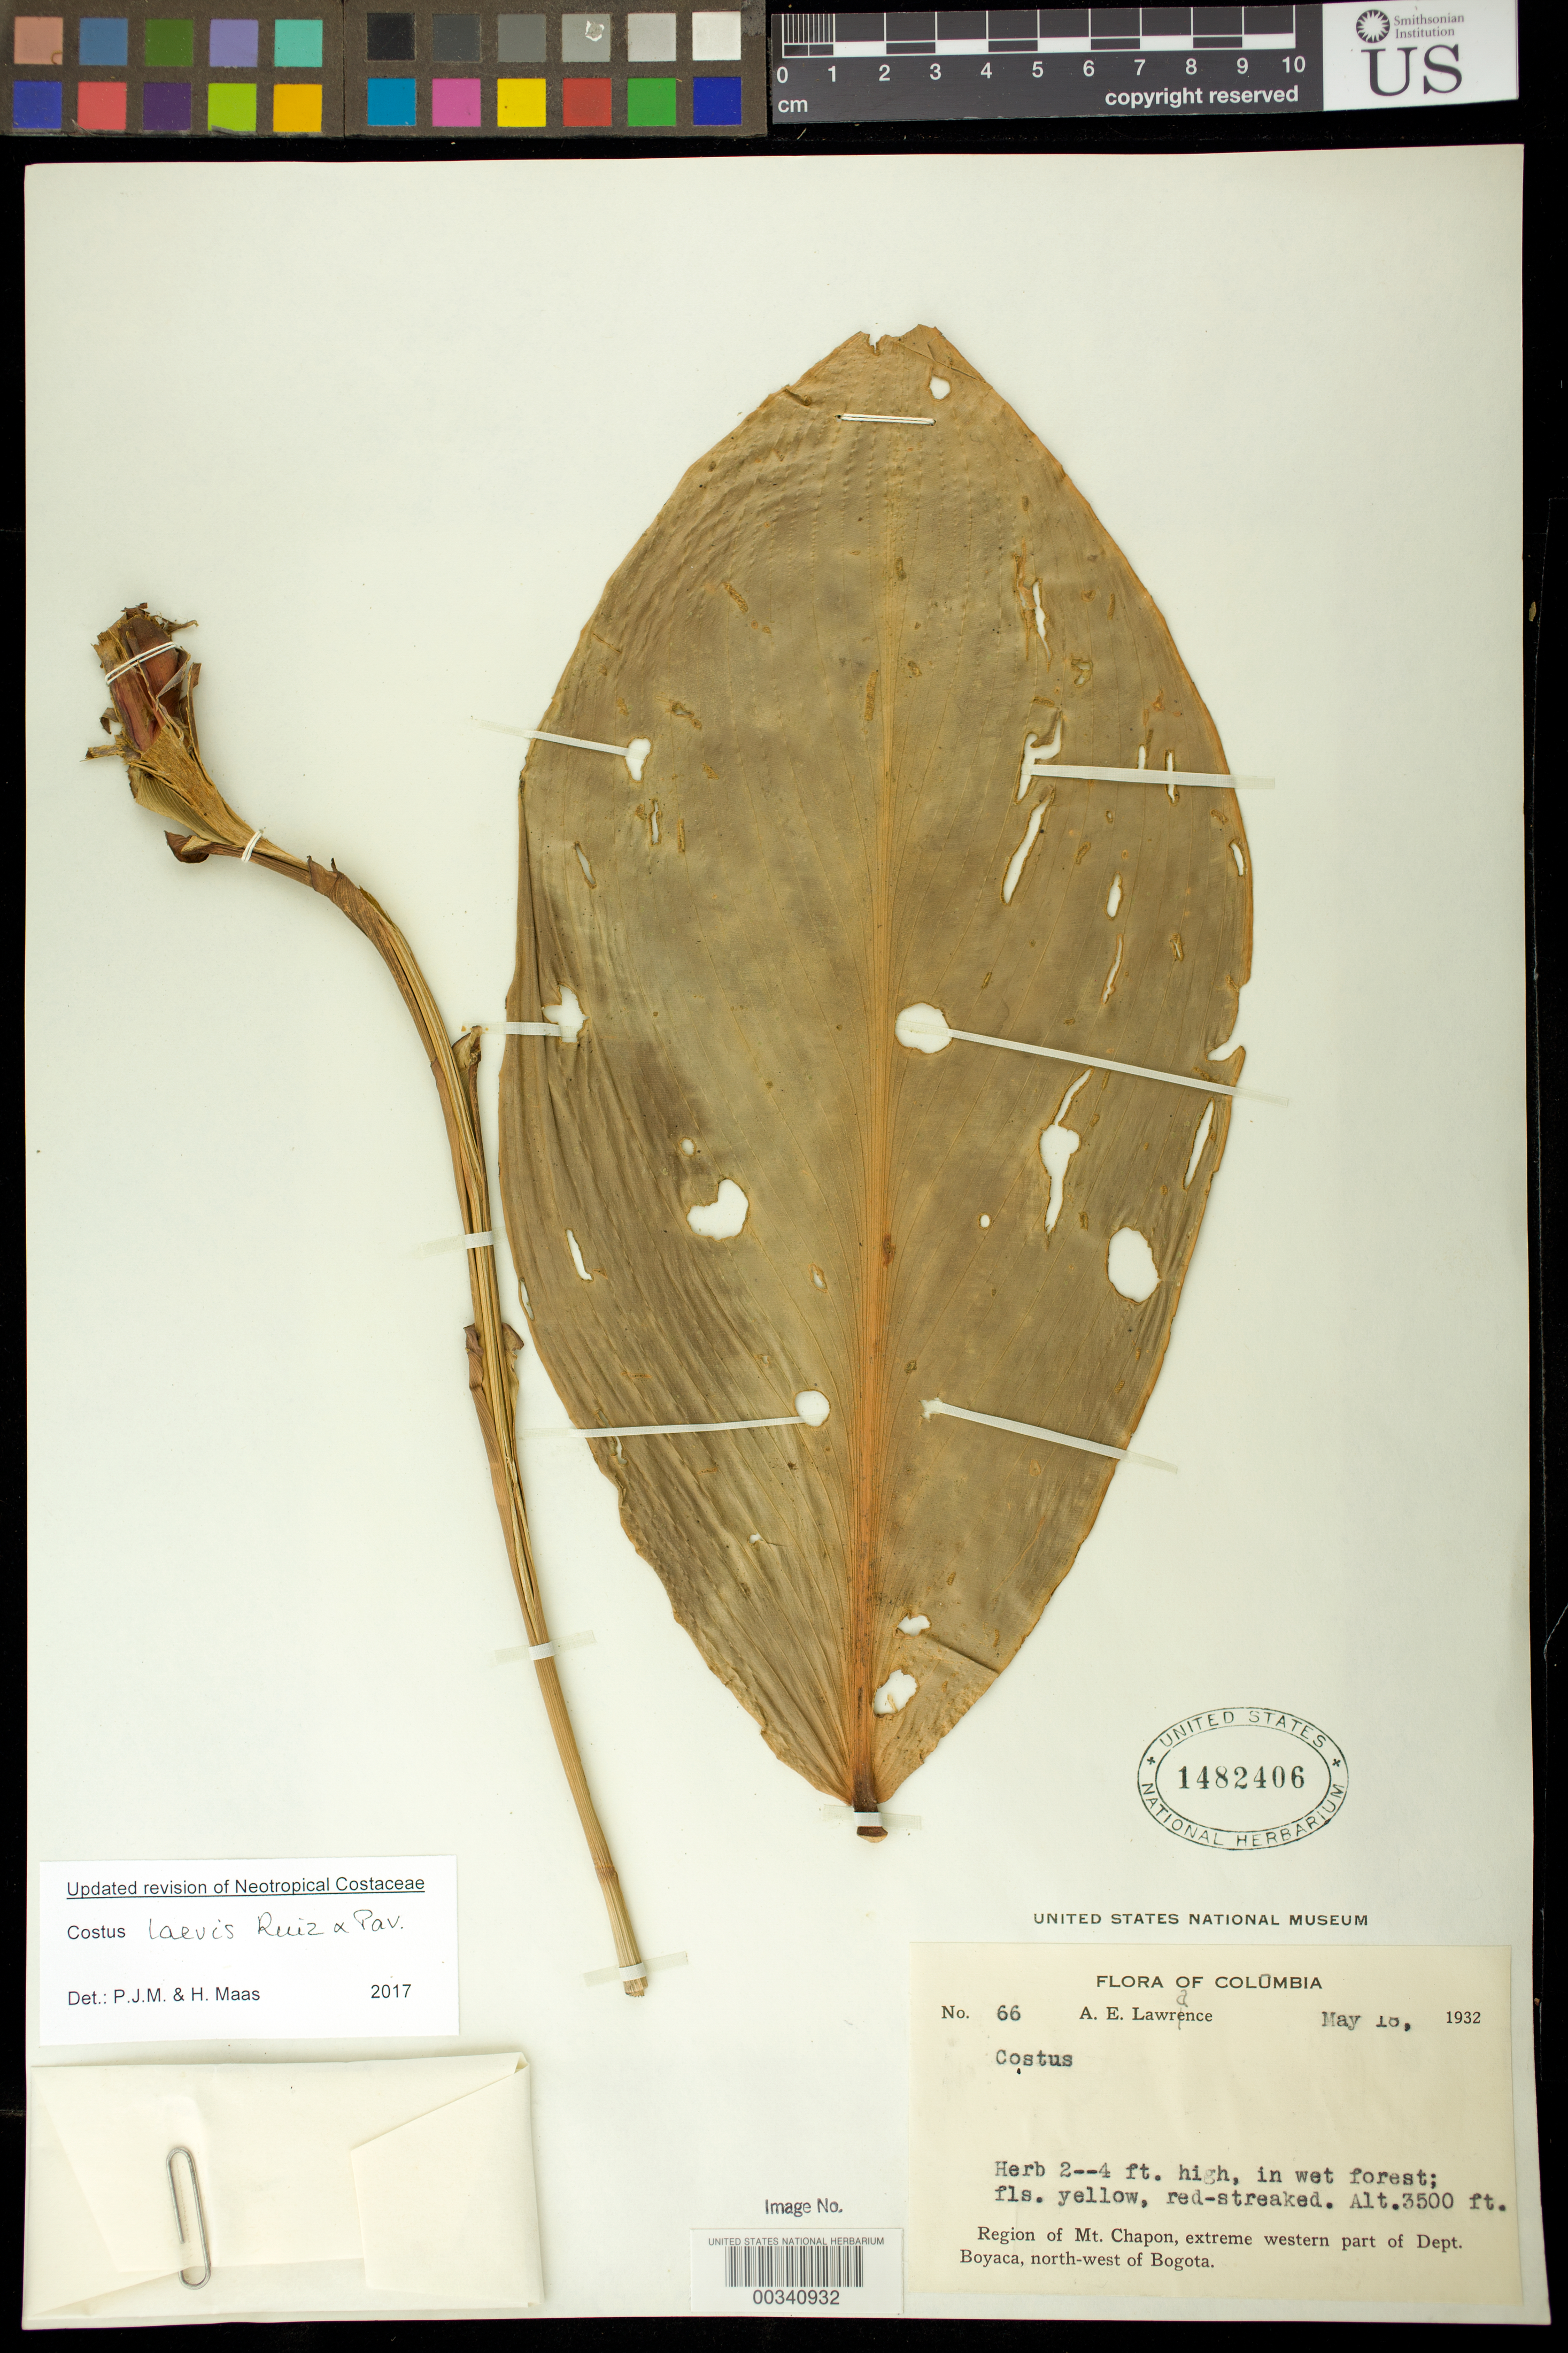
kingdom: Plantae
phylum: Tracheophyta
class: Liliopsida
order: Zingiberales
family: Costaceae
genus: Costus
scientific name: Costus laevis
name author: Ruiz & Pav.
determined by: Maas, Paul J.; Maas, H.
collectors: A. Lawrance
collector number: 66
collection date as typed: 18 May 1932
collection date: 1932-05-18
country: Colombia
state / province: Boyacá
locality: Region of Mt. Chapon, extreme western part of Dept. Boyaca, NW of Bogota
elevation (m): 1067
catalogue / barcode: US 1482406